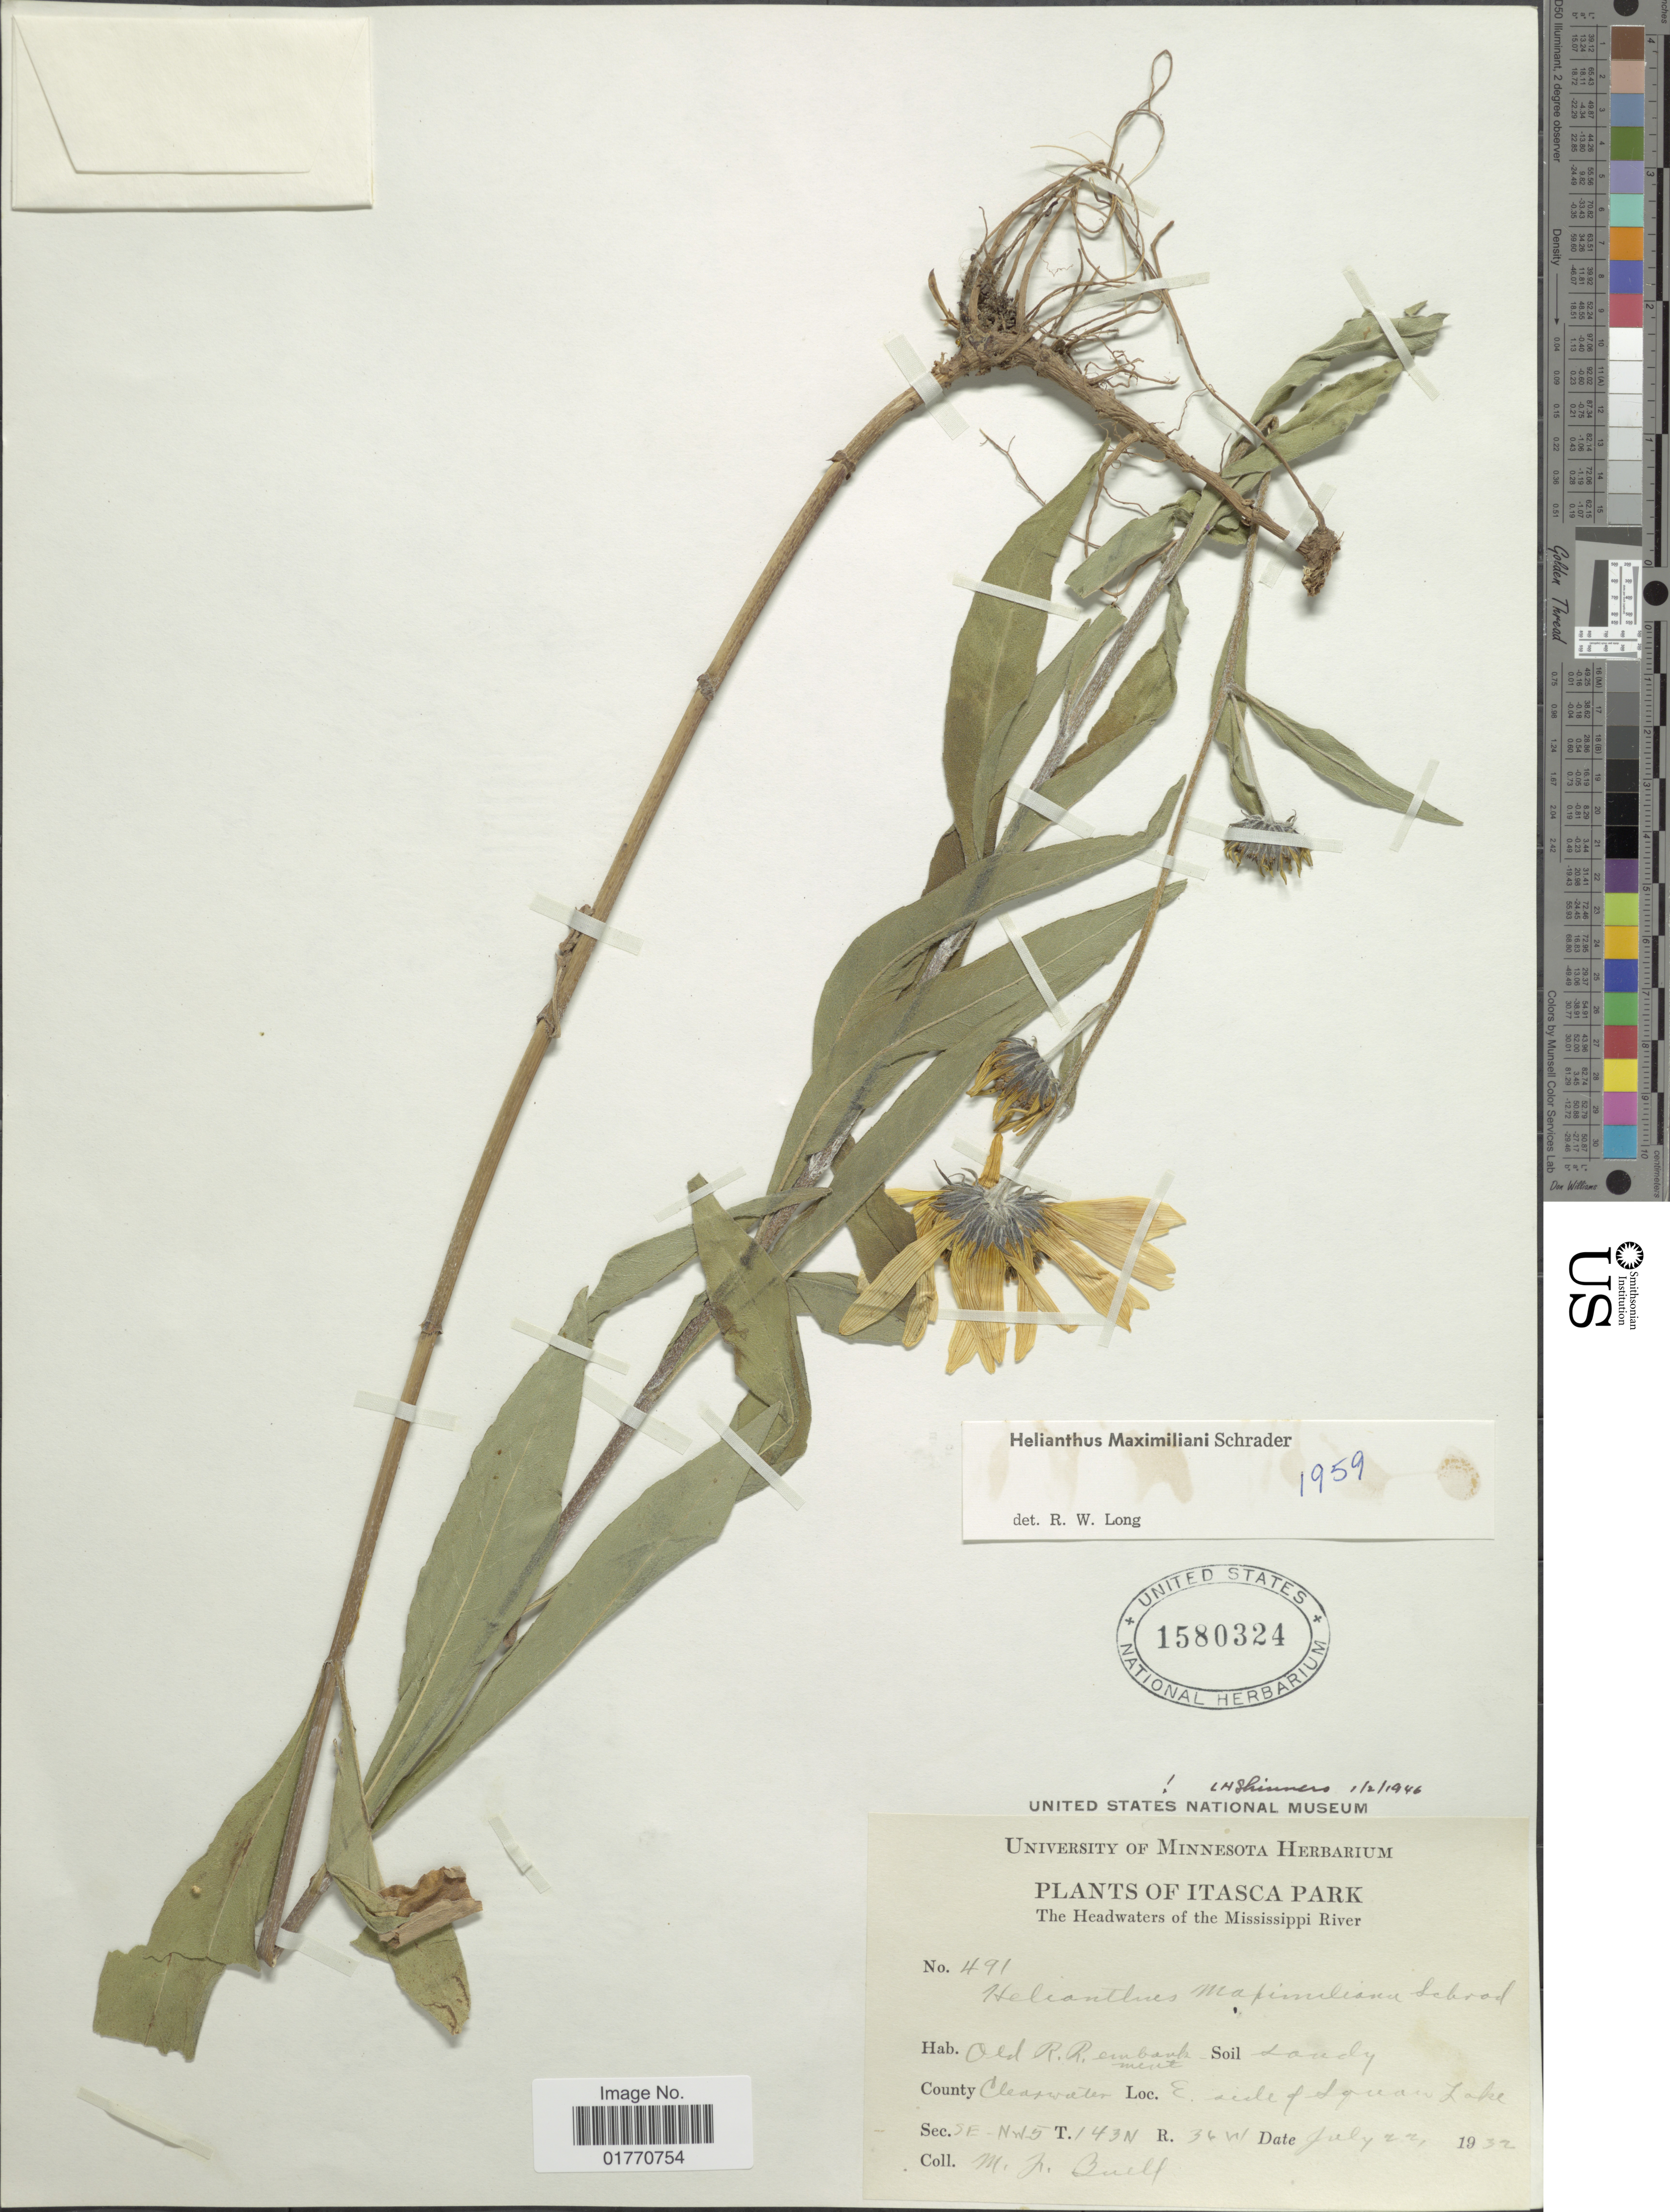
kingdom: Plantae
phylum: Tracheophyta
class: Magnoliopsida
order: Asterales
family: Asteraceae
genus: Helianthus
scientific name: Helianthus maximiliani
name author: Schrad.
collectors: M. Buell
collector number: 491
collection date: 1932-07-22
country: United States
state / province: Minnesota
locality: Itasca Park, headwaters of the Mississippi River, Old R. R. embankment, County Clearwater, E. side of Squaw Lake, SE-NW-5, T143N, R36W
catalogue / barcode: US 1580324